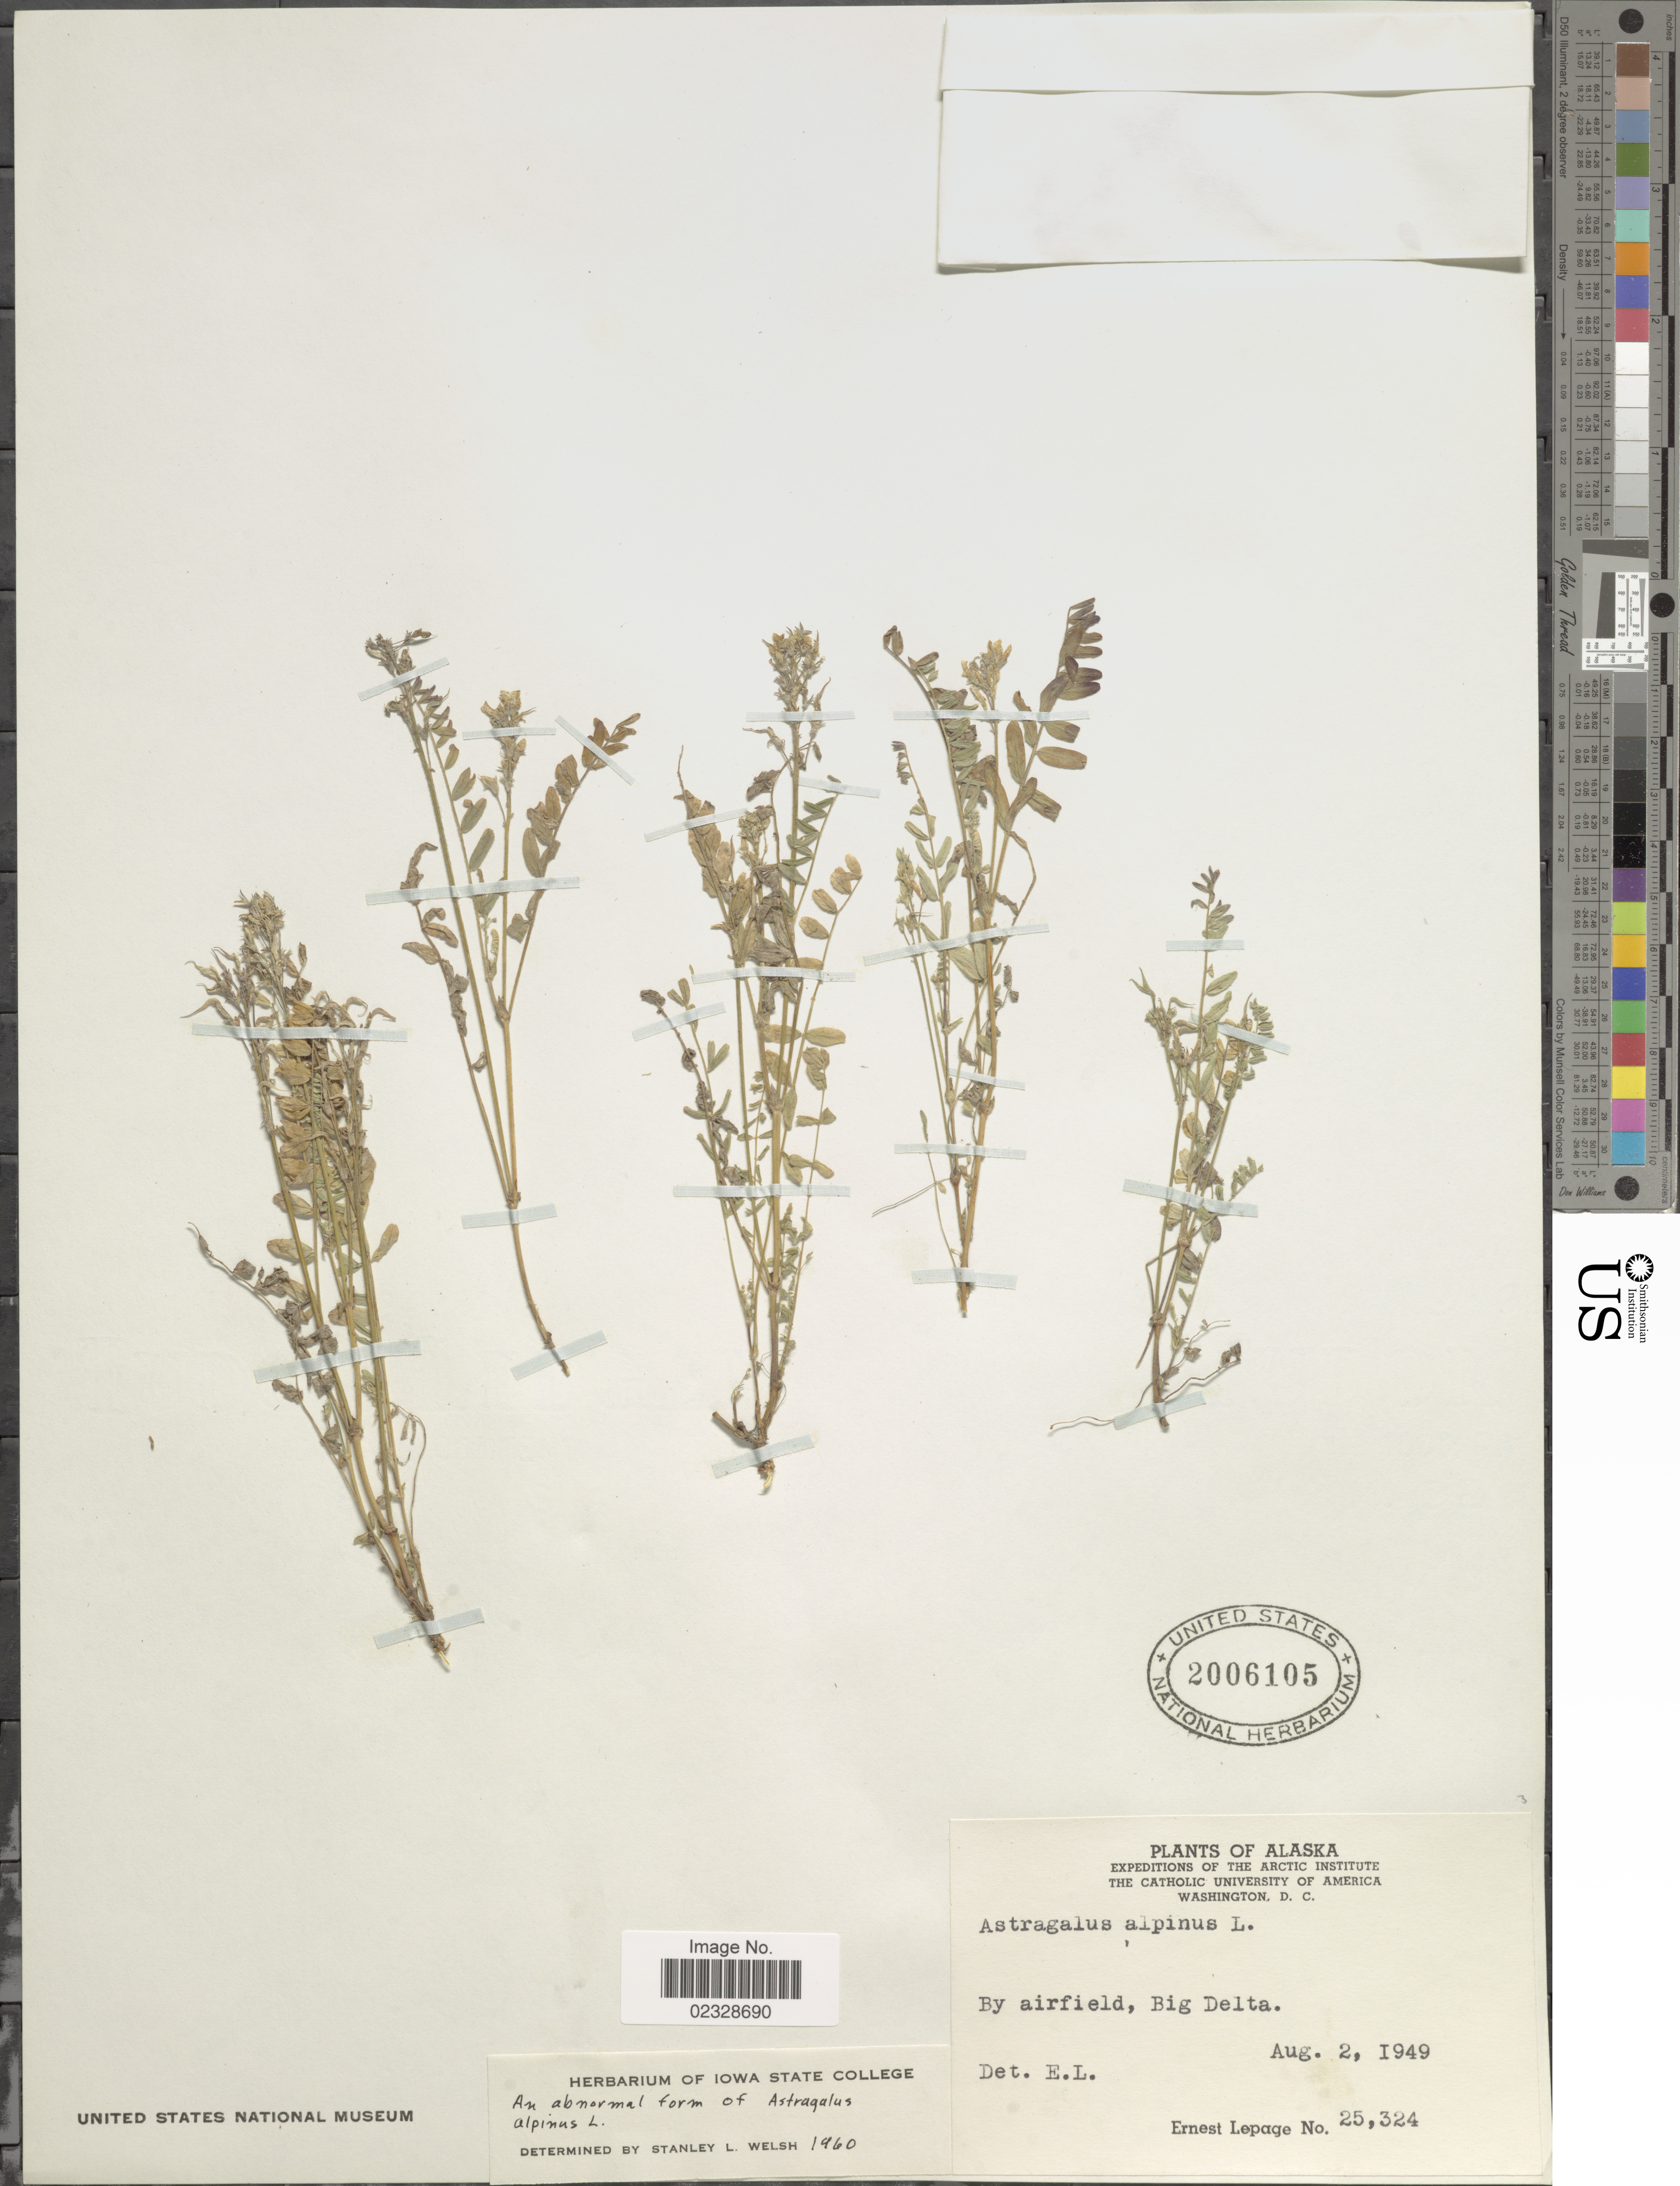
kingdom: Plantae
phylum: Tracheophyta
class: Magnoliopsida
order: Fabales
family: Fabaceae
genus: Astragalus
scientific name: Astragalus alpinus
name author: L.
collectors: E. Lepage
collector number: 25324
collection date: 1949-08-02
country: United States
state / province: Alaska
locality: Big Delta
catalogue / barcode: US 2006105